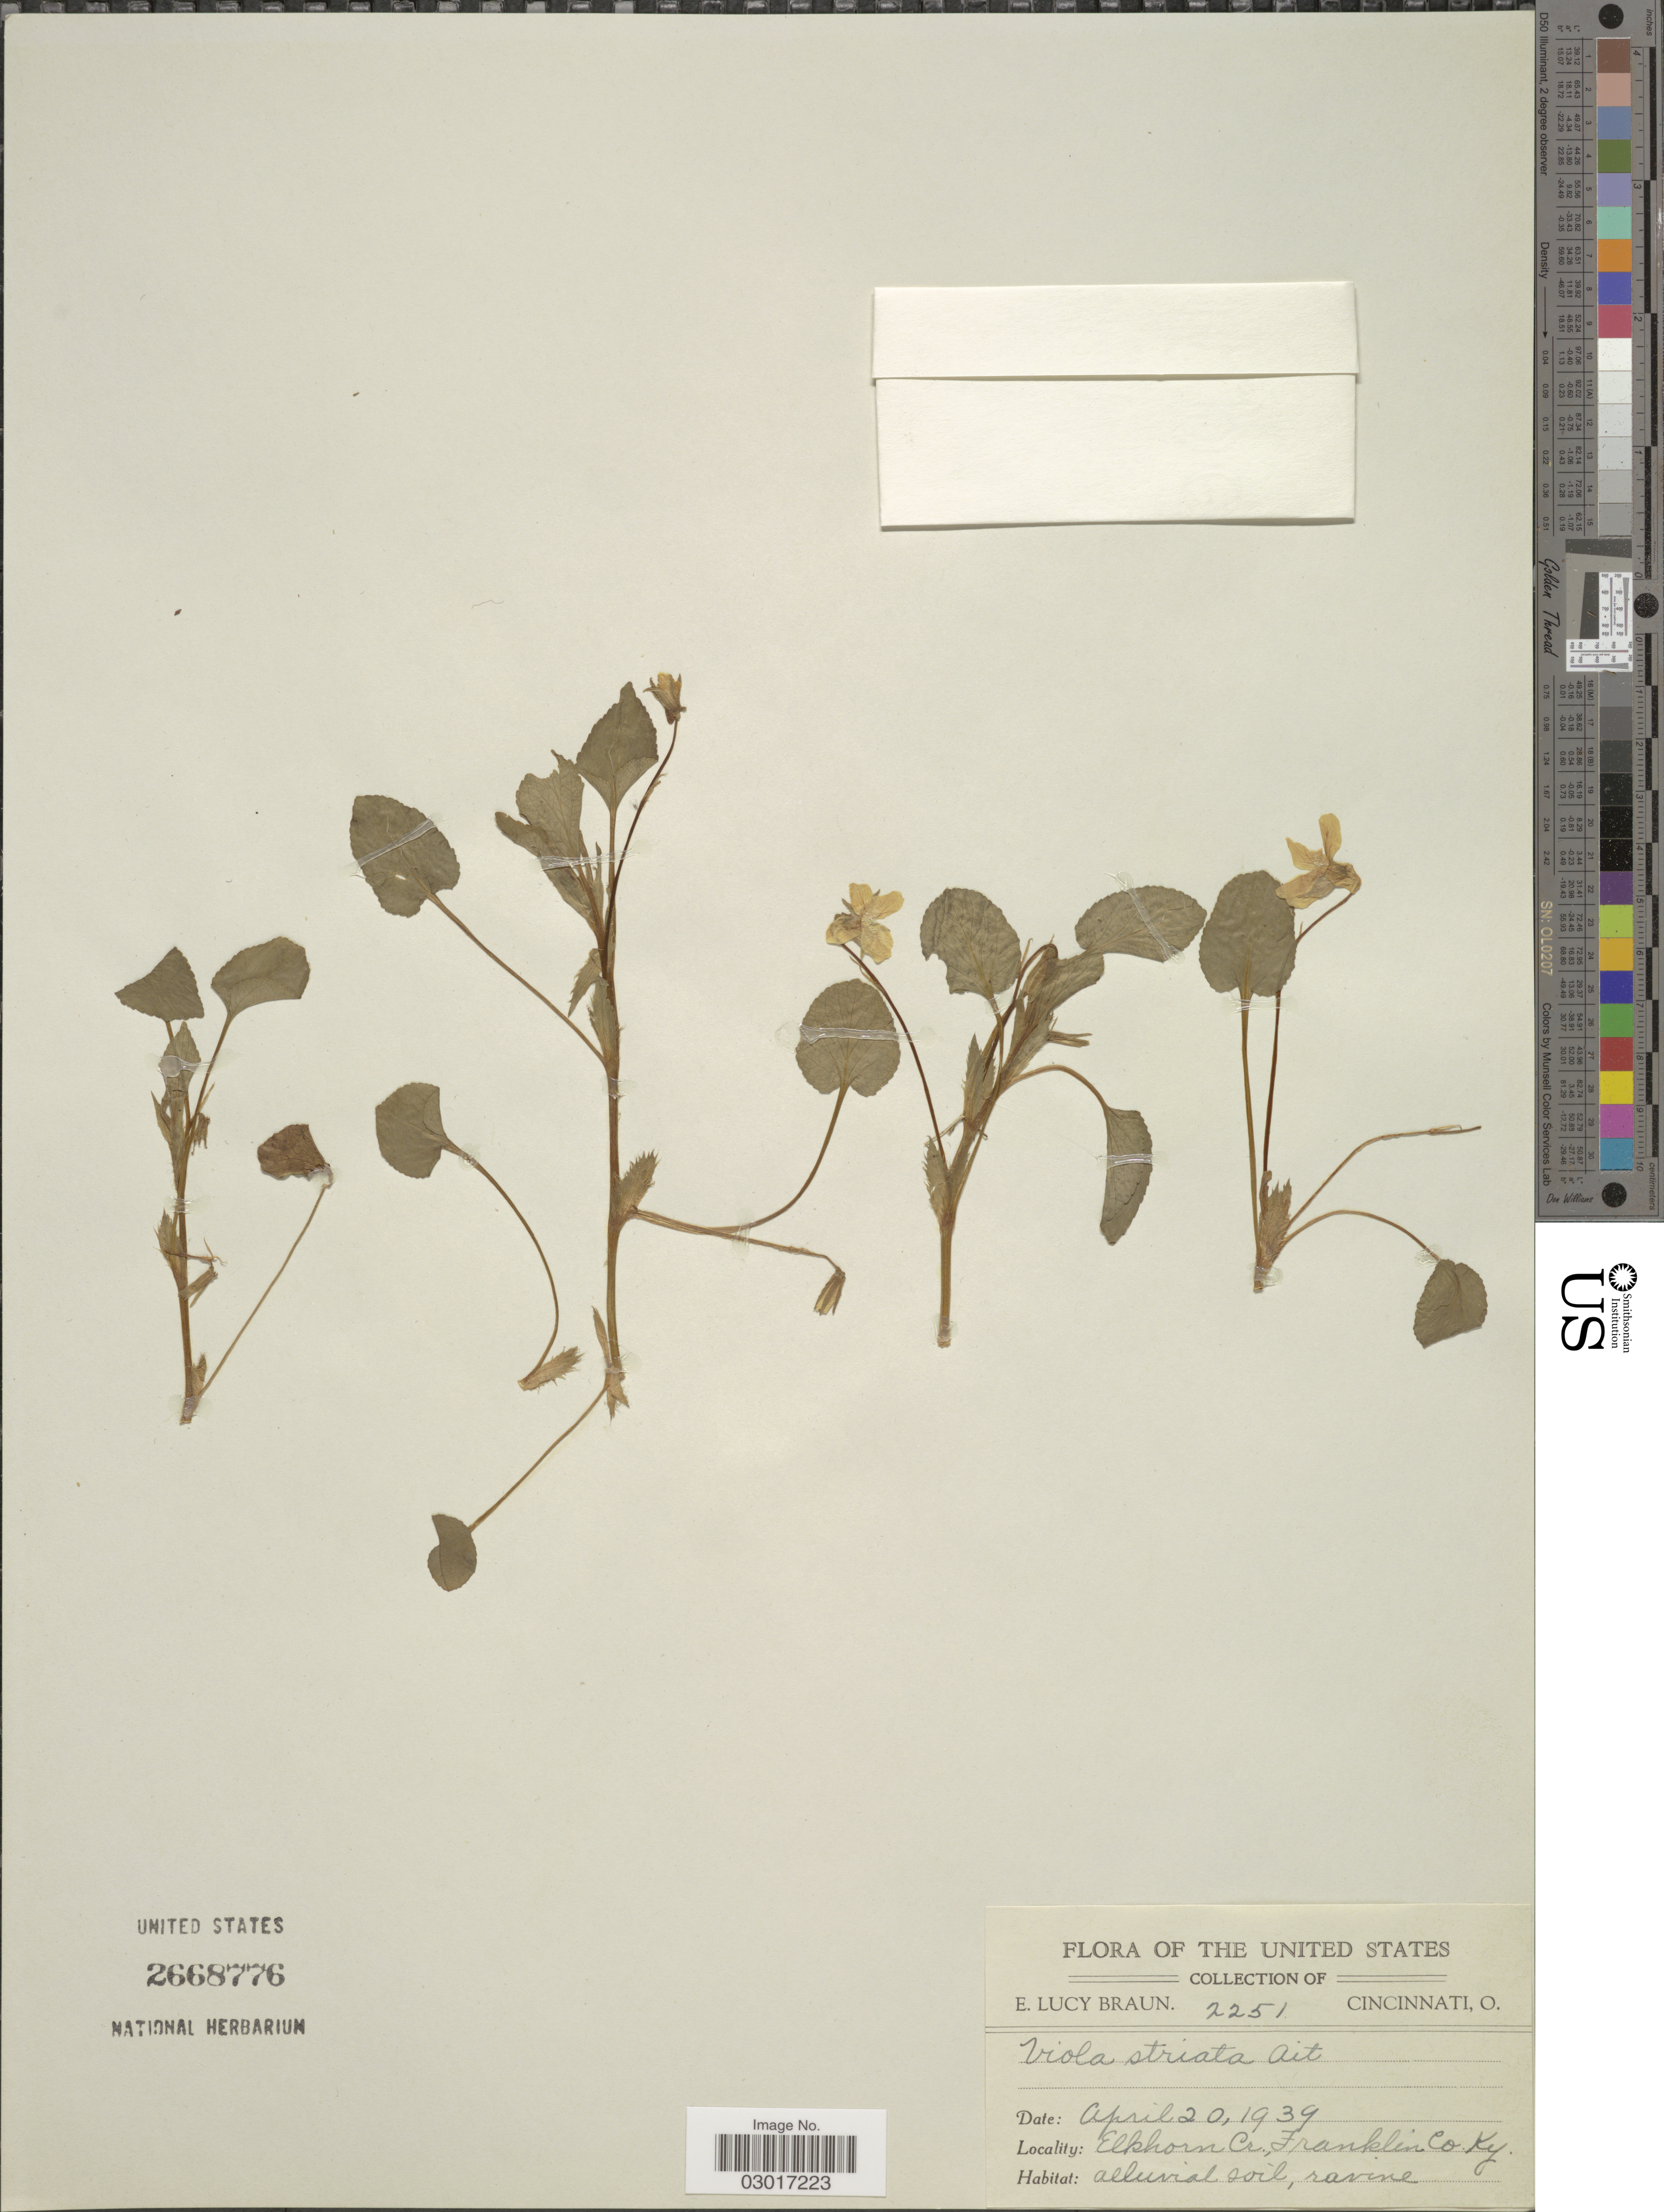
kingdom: Plantae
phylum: Tracheophyta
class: Magnoliopsida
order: Malpighiales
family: Violaceae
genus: Viola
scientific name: Viola striata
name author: Aiton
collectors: E. L. Braun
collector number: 2251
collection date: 1939-04-20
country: United States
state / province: Kentucky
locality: Elkhorn Cr., Franklin Co., Ky.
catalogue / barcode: US 2668776